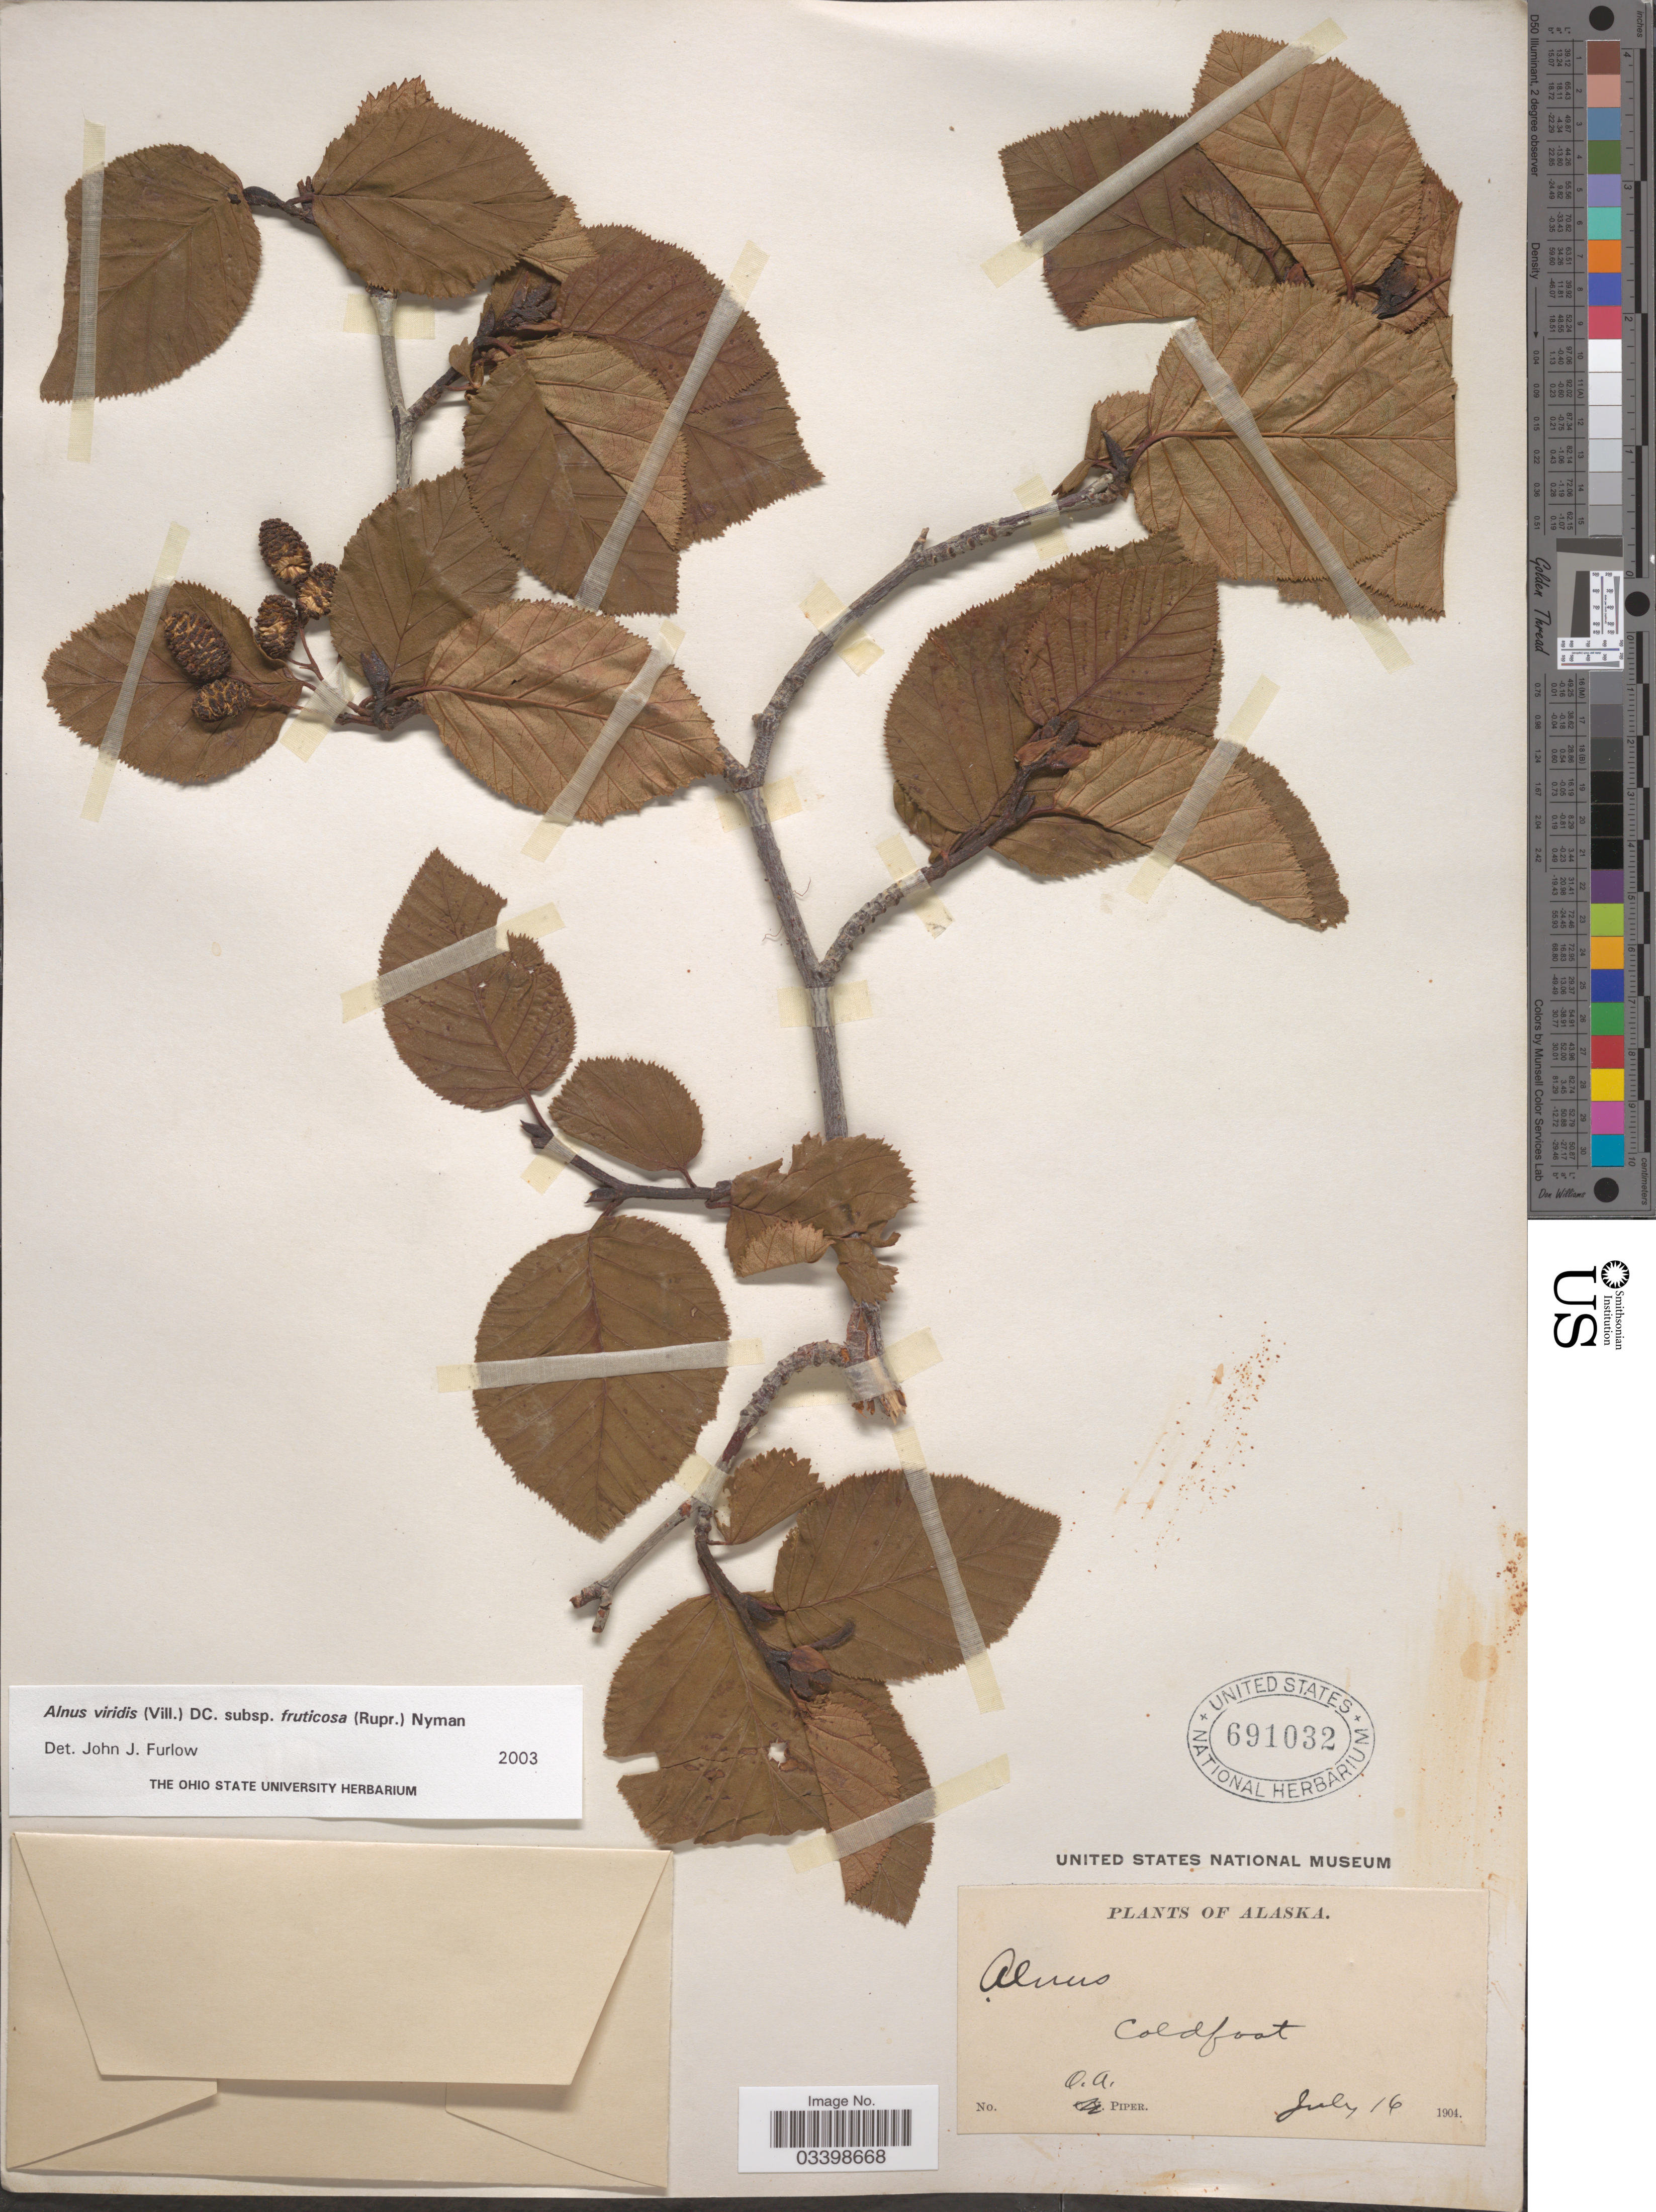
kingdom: Plantae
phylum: Tracheophyta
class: Magnoliopsida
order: Fagales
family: Betulaceae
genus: Alnus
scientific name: Alnus viridis subsp. fruticosa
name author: (Rupr.) Nyman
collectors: O. Piper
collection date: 1904-07-16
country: United States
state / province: Alaska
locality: Coldfoot.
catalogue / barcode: US 691032